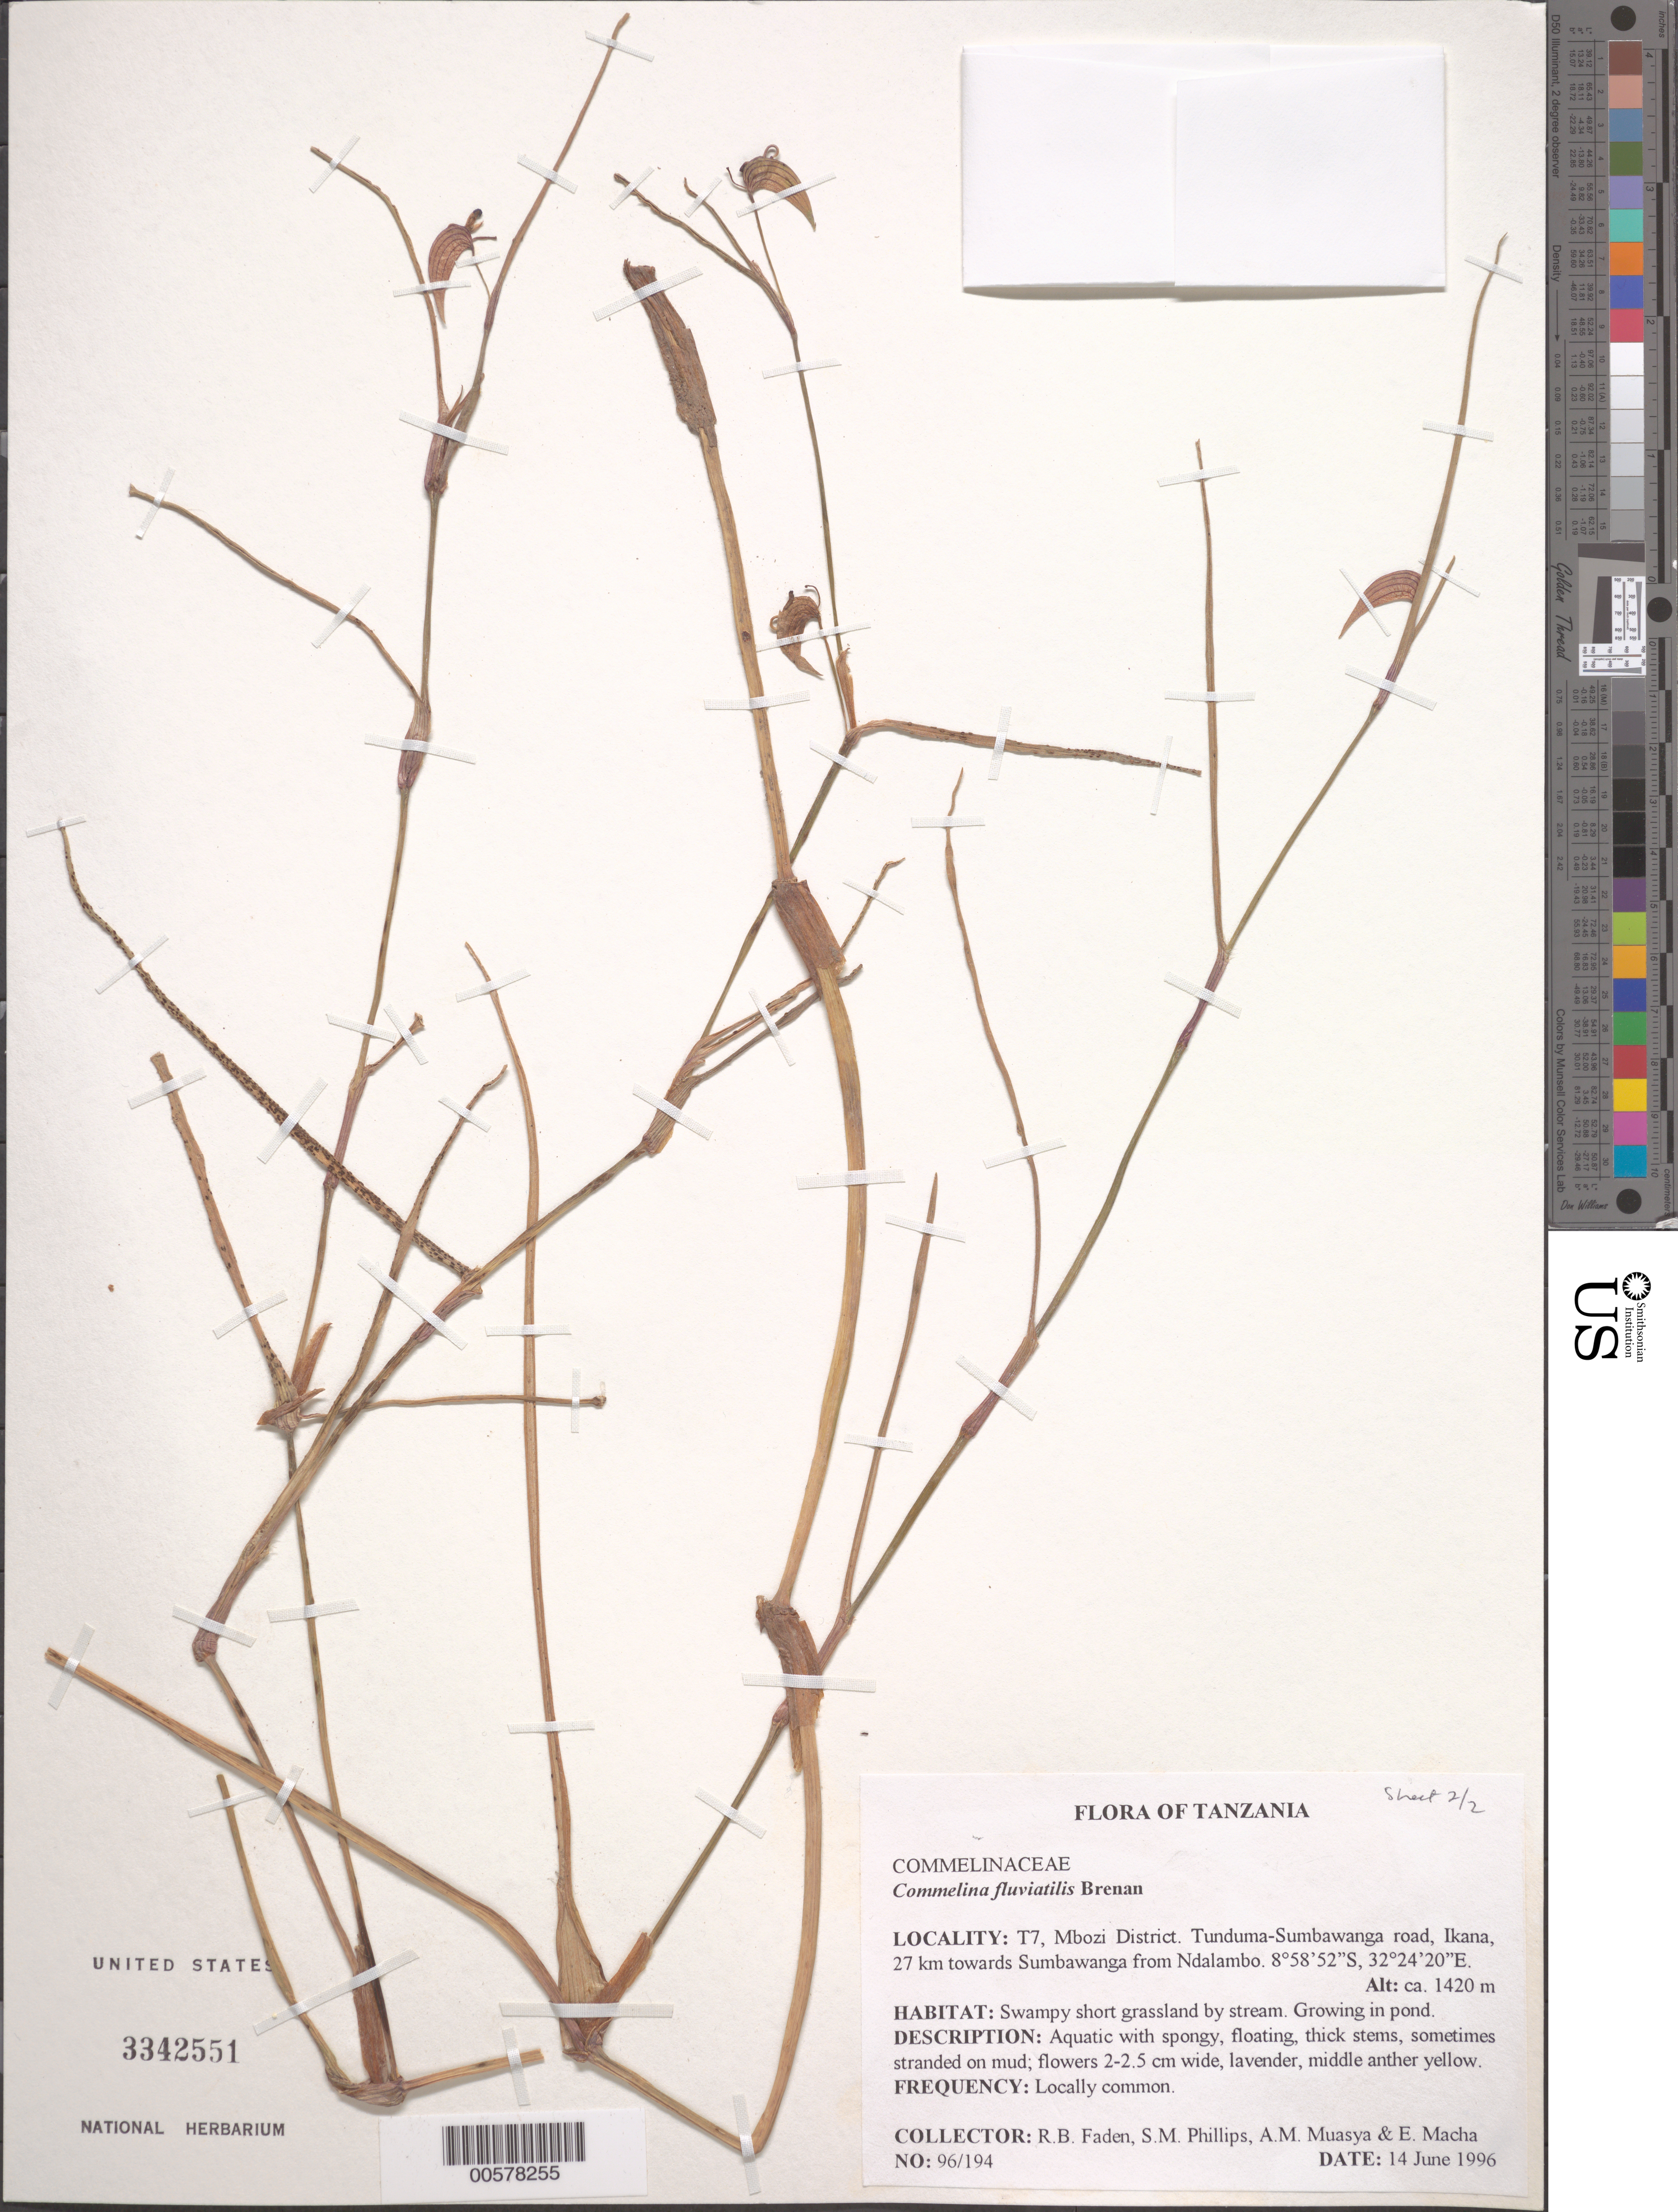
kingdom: Plantae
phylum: Tracheophyta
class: Liliopsida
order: Commelinales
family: Commelinaceae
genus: Commelina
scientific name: Commelina fluviatilis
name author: Brenan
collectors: R. B. Faden, S. M. Phillips, A. Muasya & E. Macha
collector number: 96/194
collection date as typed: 14 Jun 1996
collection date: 1996-06-14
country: Tanzania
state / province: Rukwa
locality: Tunduma-sumbawanga road, ikana, mbozi dist.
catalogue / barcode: US 3342551